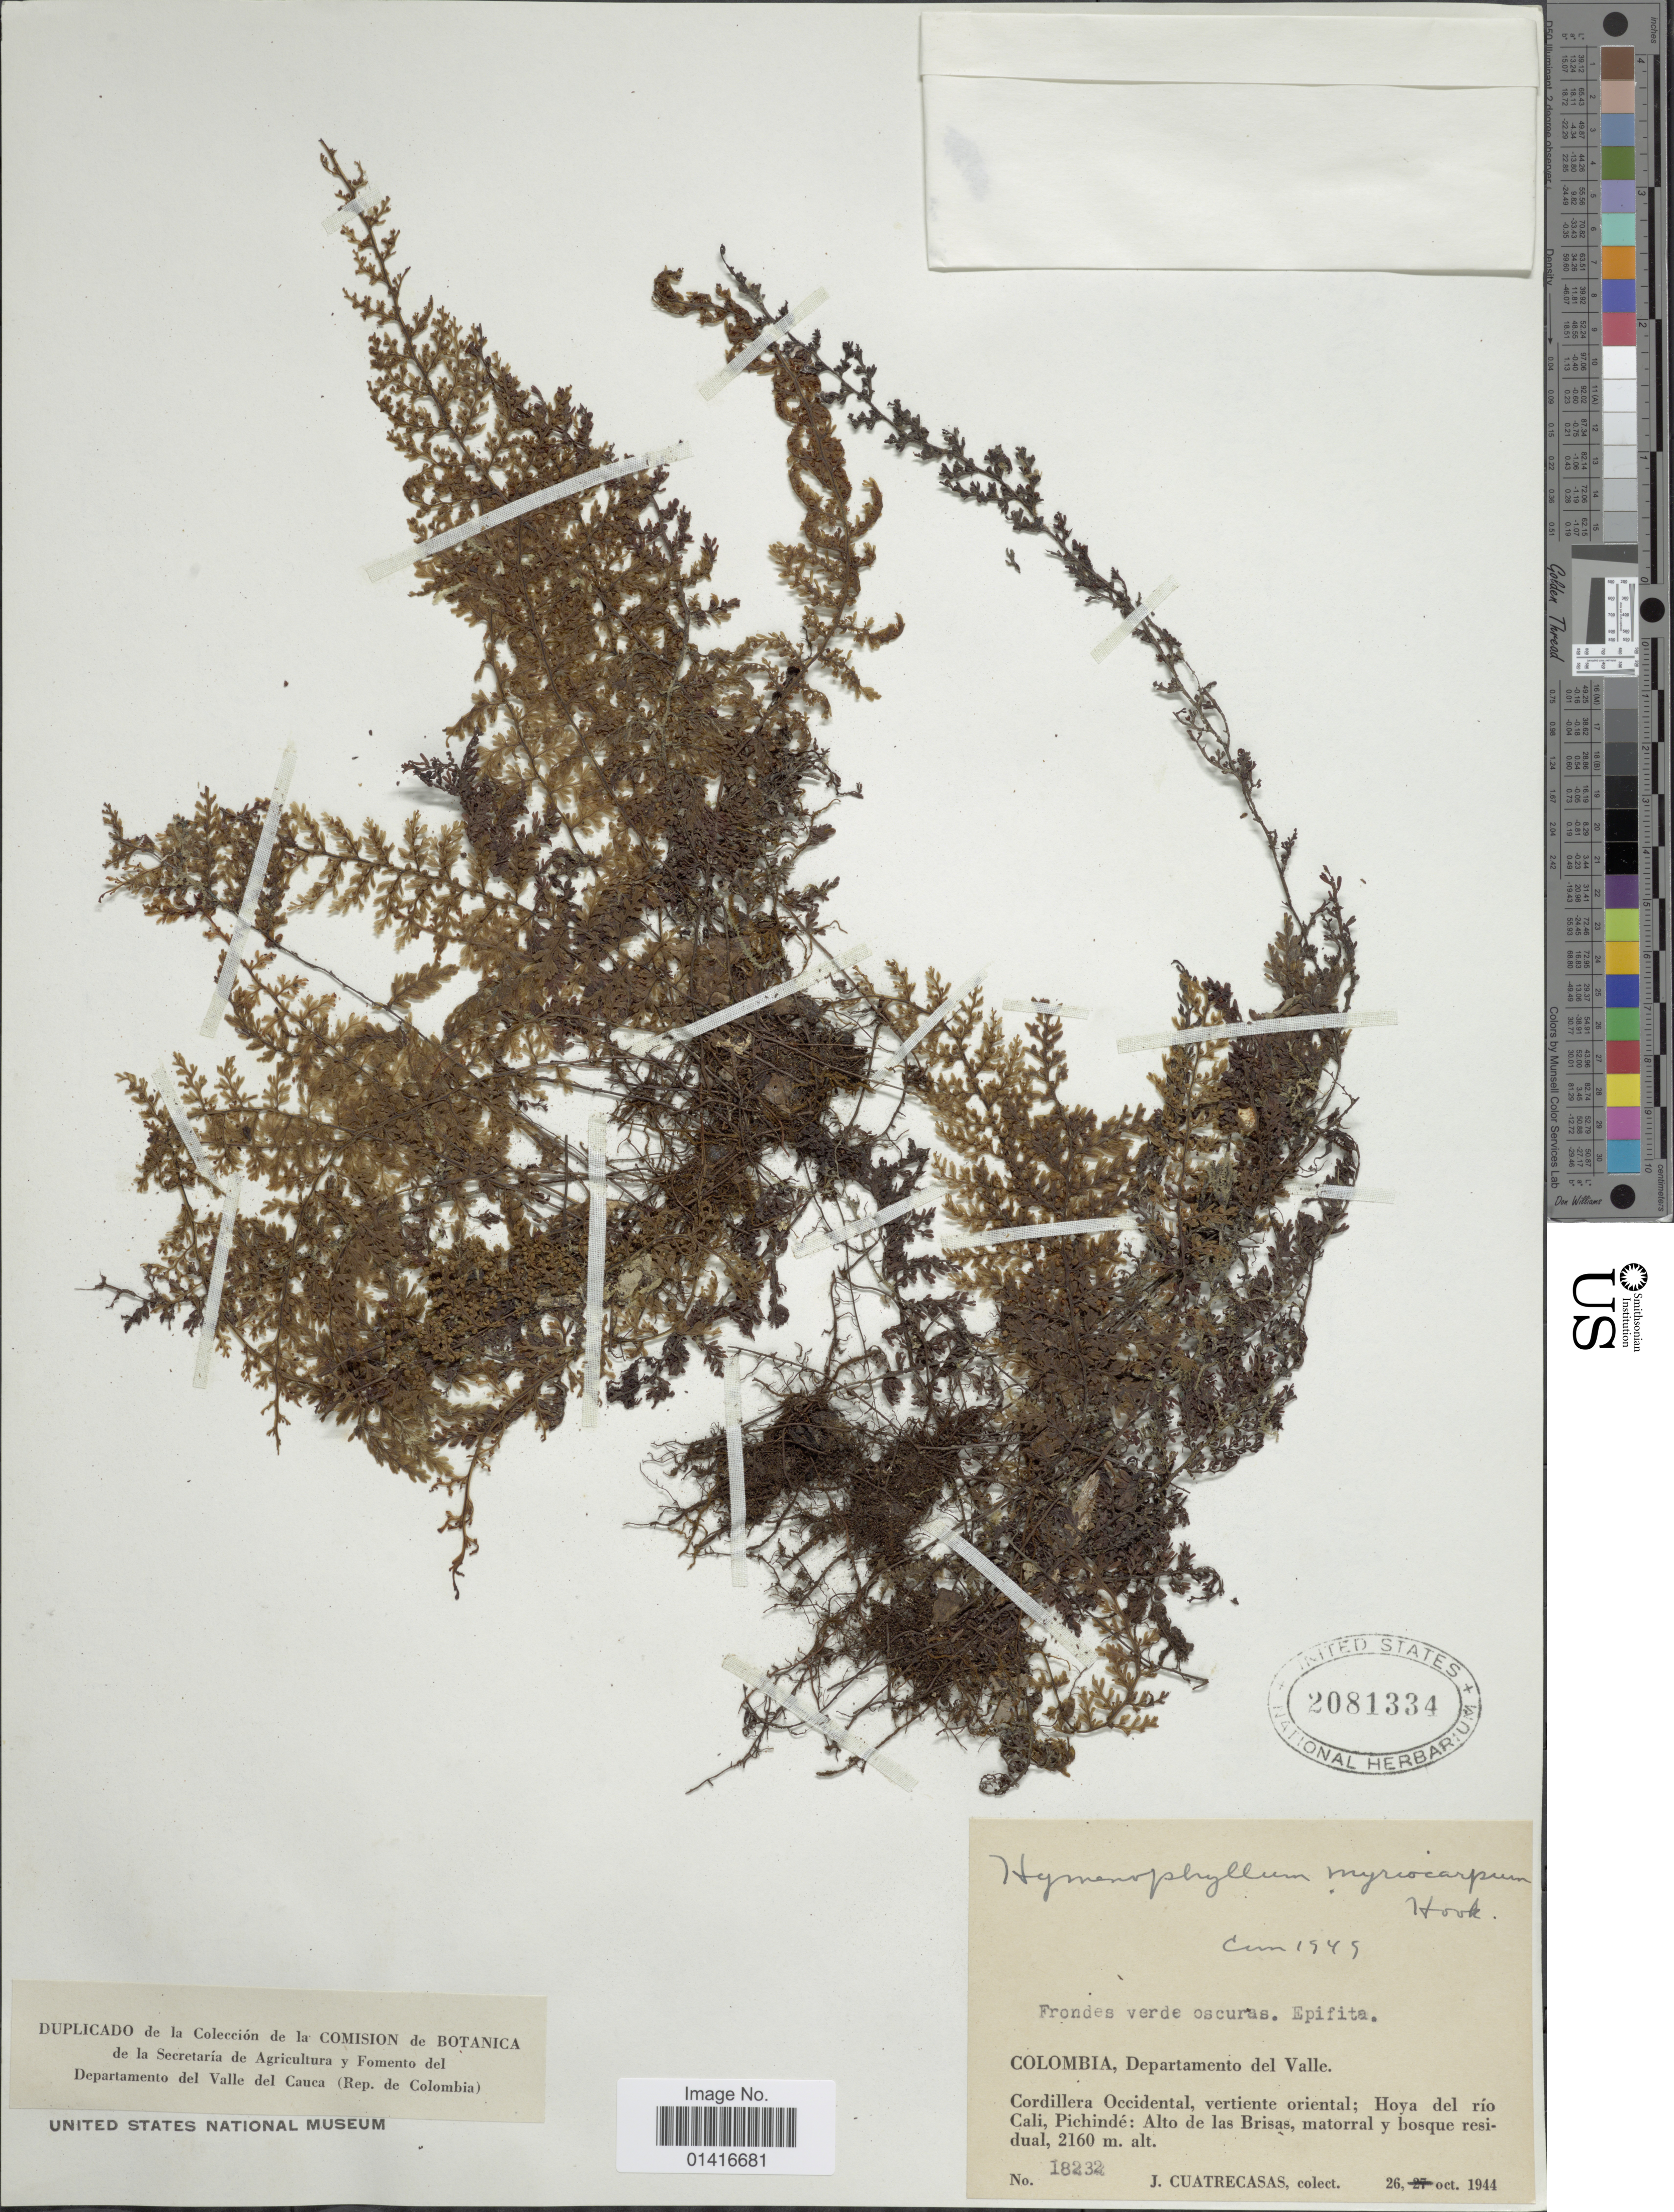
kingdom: Plantae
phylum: Tracheophyta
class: Polypodiopsida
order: Hymenophyllales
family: Hymenophyllaceae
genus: Hymenophyllum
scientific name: Hymenophyllum myriocarpum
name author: Hook.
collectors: J. Cuatrecasas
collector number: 18232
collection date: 1944-10-26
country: Colombia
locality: Departamento del Valle. Cordillera Occidental, vertiente oriental; Hoya del río Cali, Pichindé: Alto de las Brisas, Matorral y bosque residual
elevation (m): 2160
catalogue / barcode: US 2081334